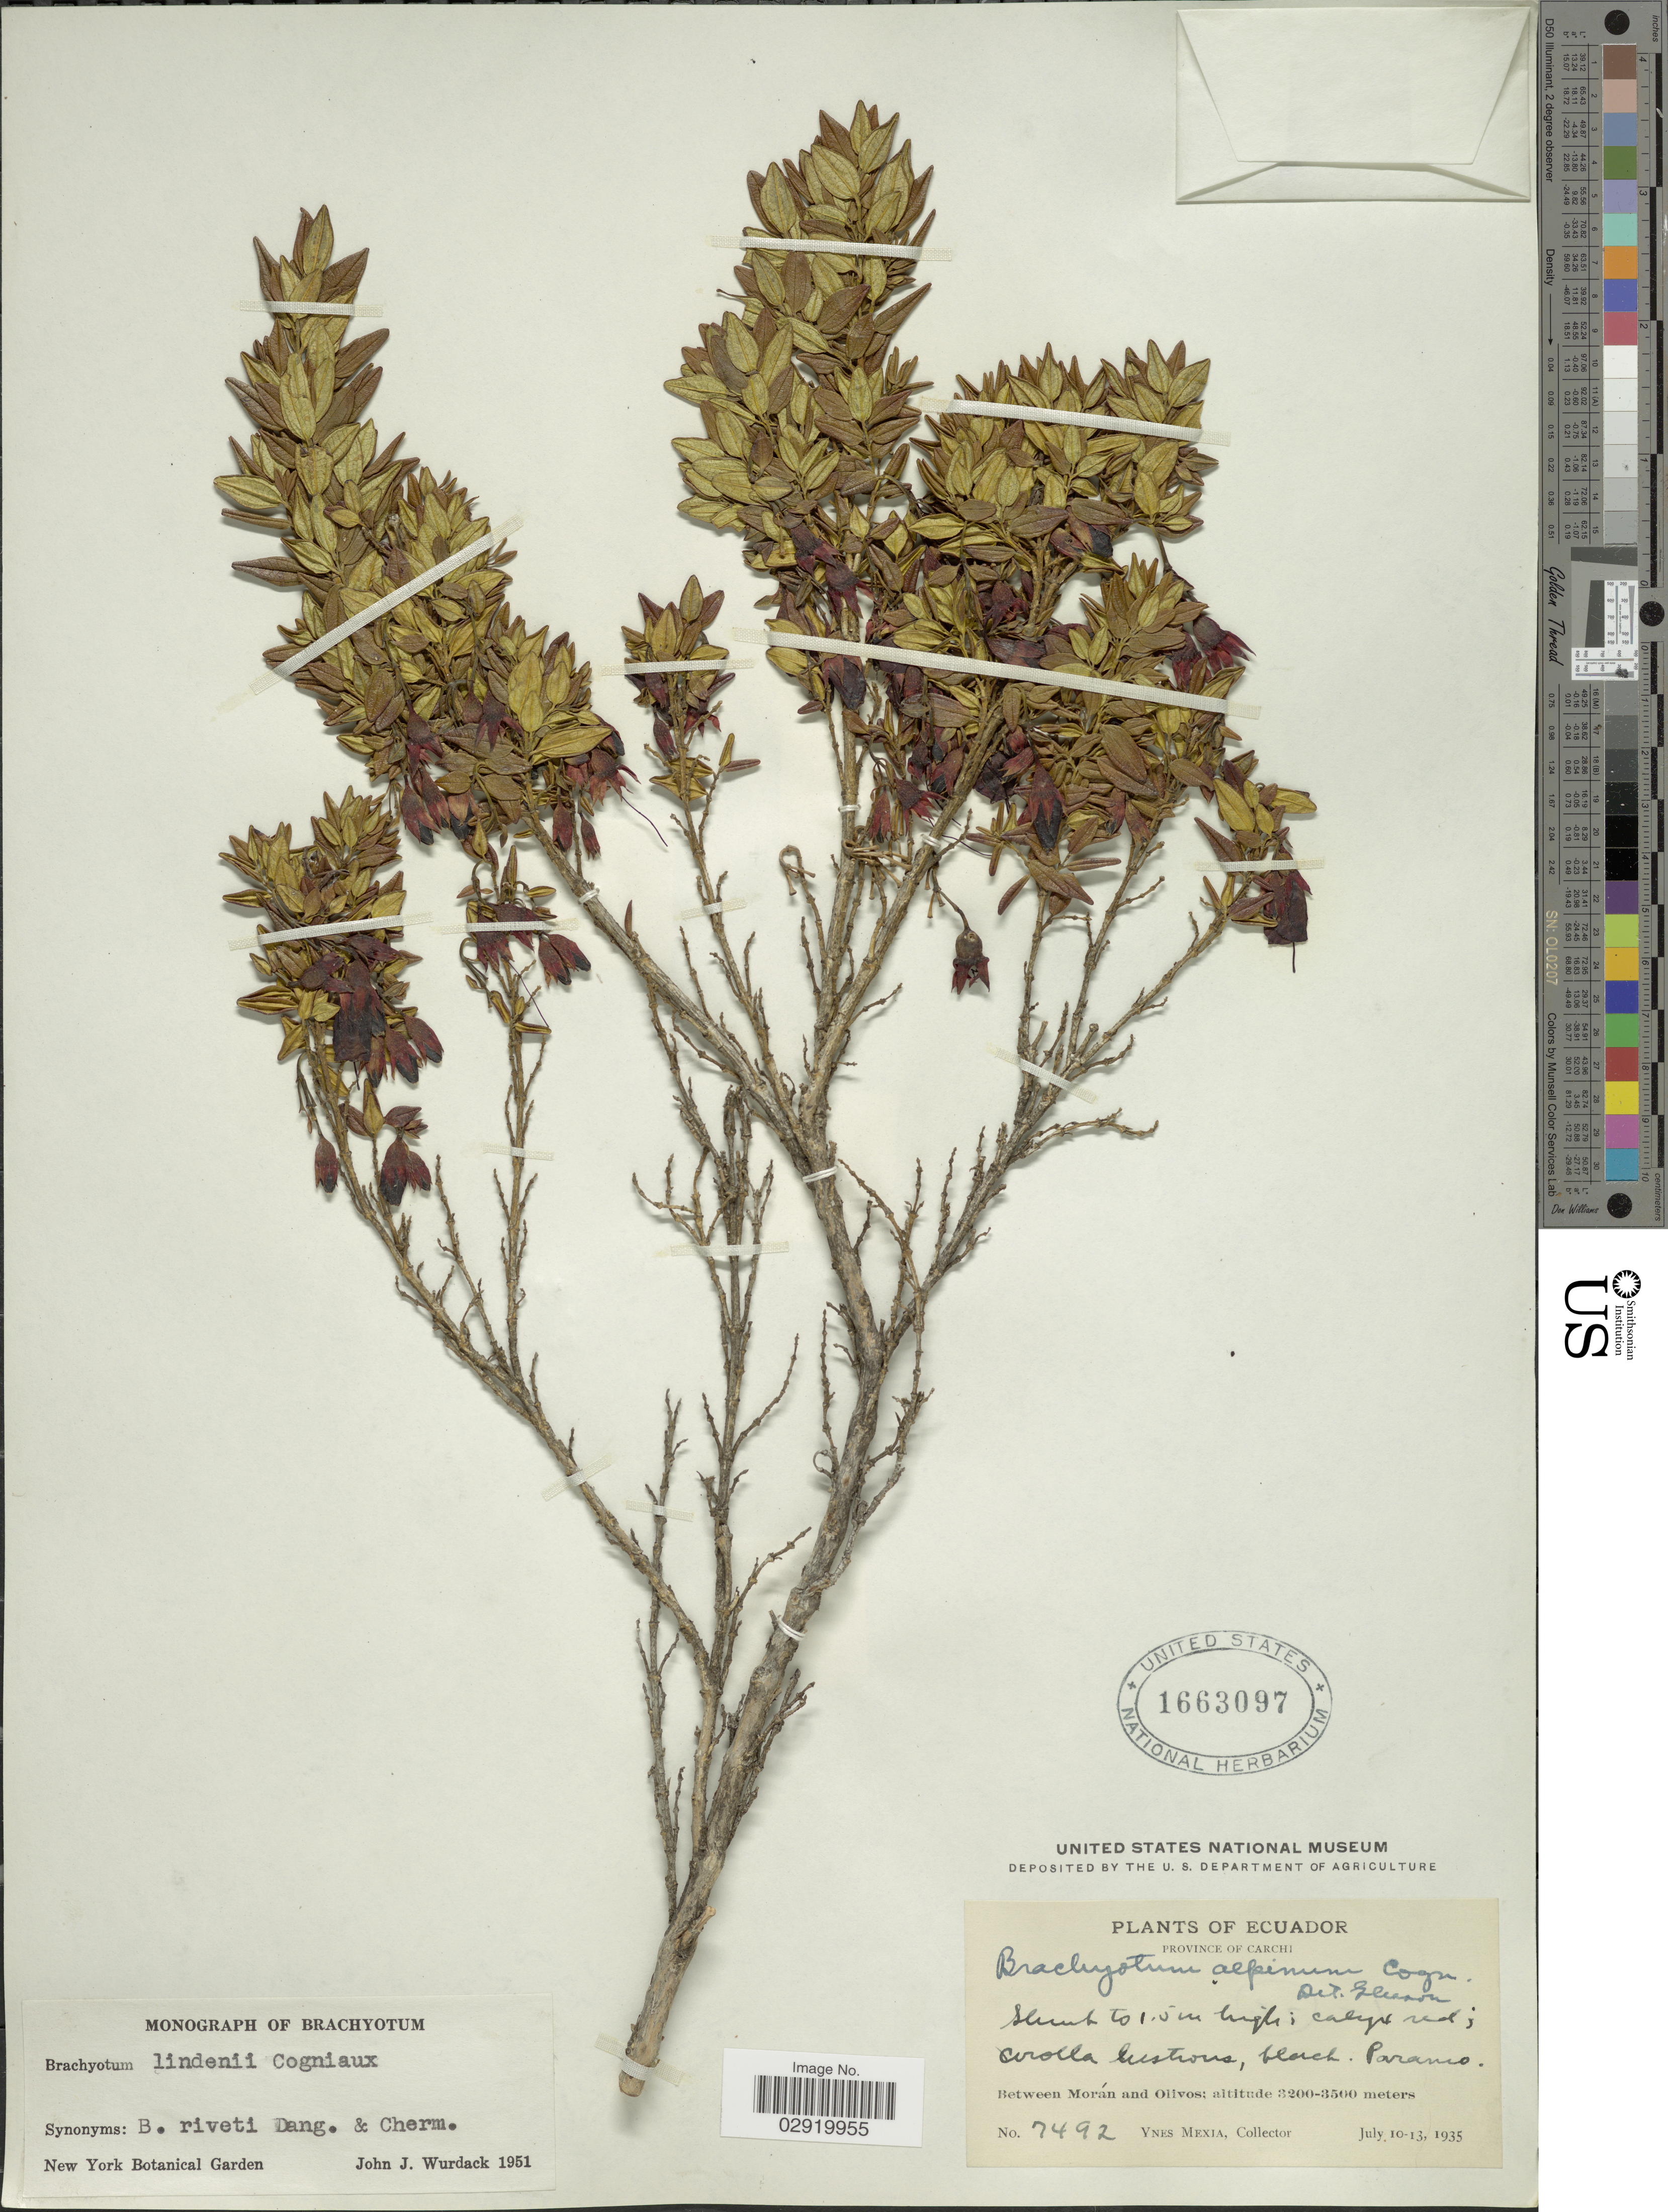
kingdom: Plantae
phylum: Tracheophyta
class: Magnoliopsida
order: Myrtales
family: Melastomataceae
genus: Brachyotum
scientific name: Brachyotum lindenii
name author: Cogn.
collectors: Y. Mexia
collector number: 7492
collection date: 1935-07-10/1935-07-13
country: Ecuador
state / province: Carchi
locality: Paramo. Between Morán and Olivos.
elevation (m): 3200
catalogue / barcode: US 1663097